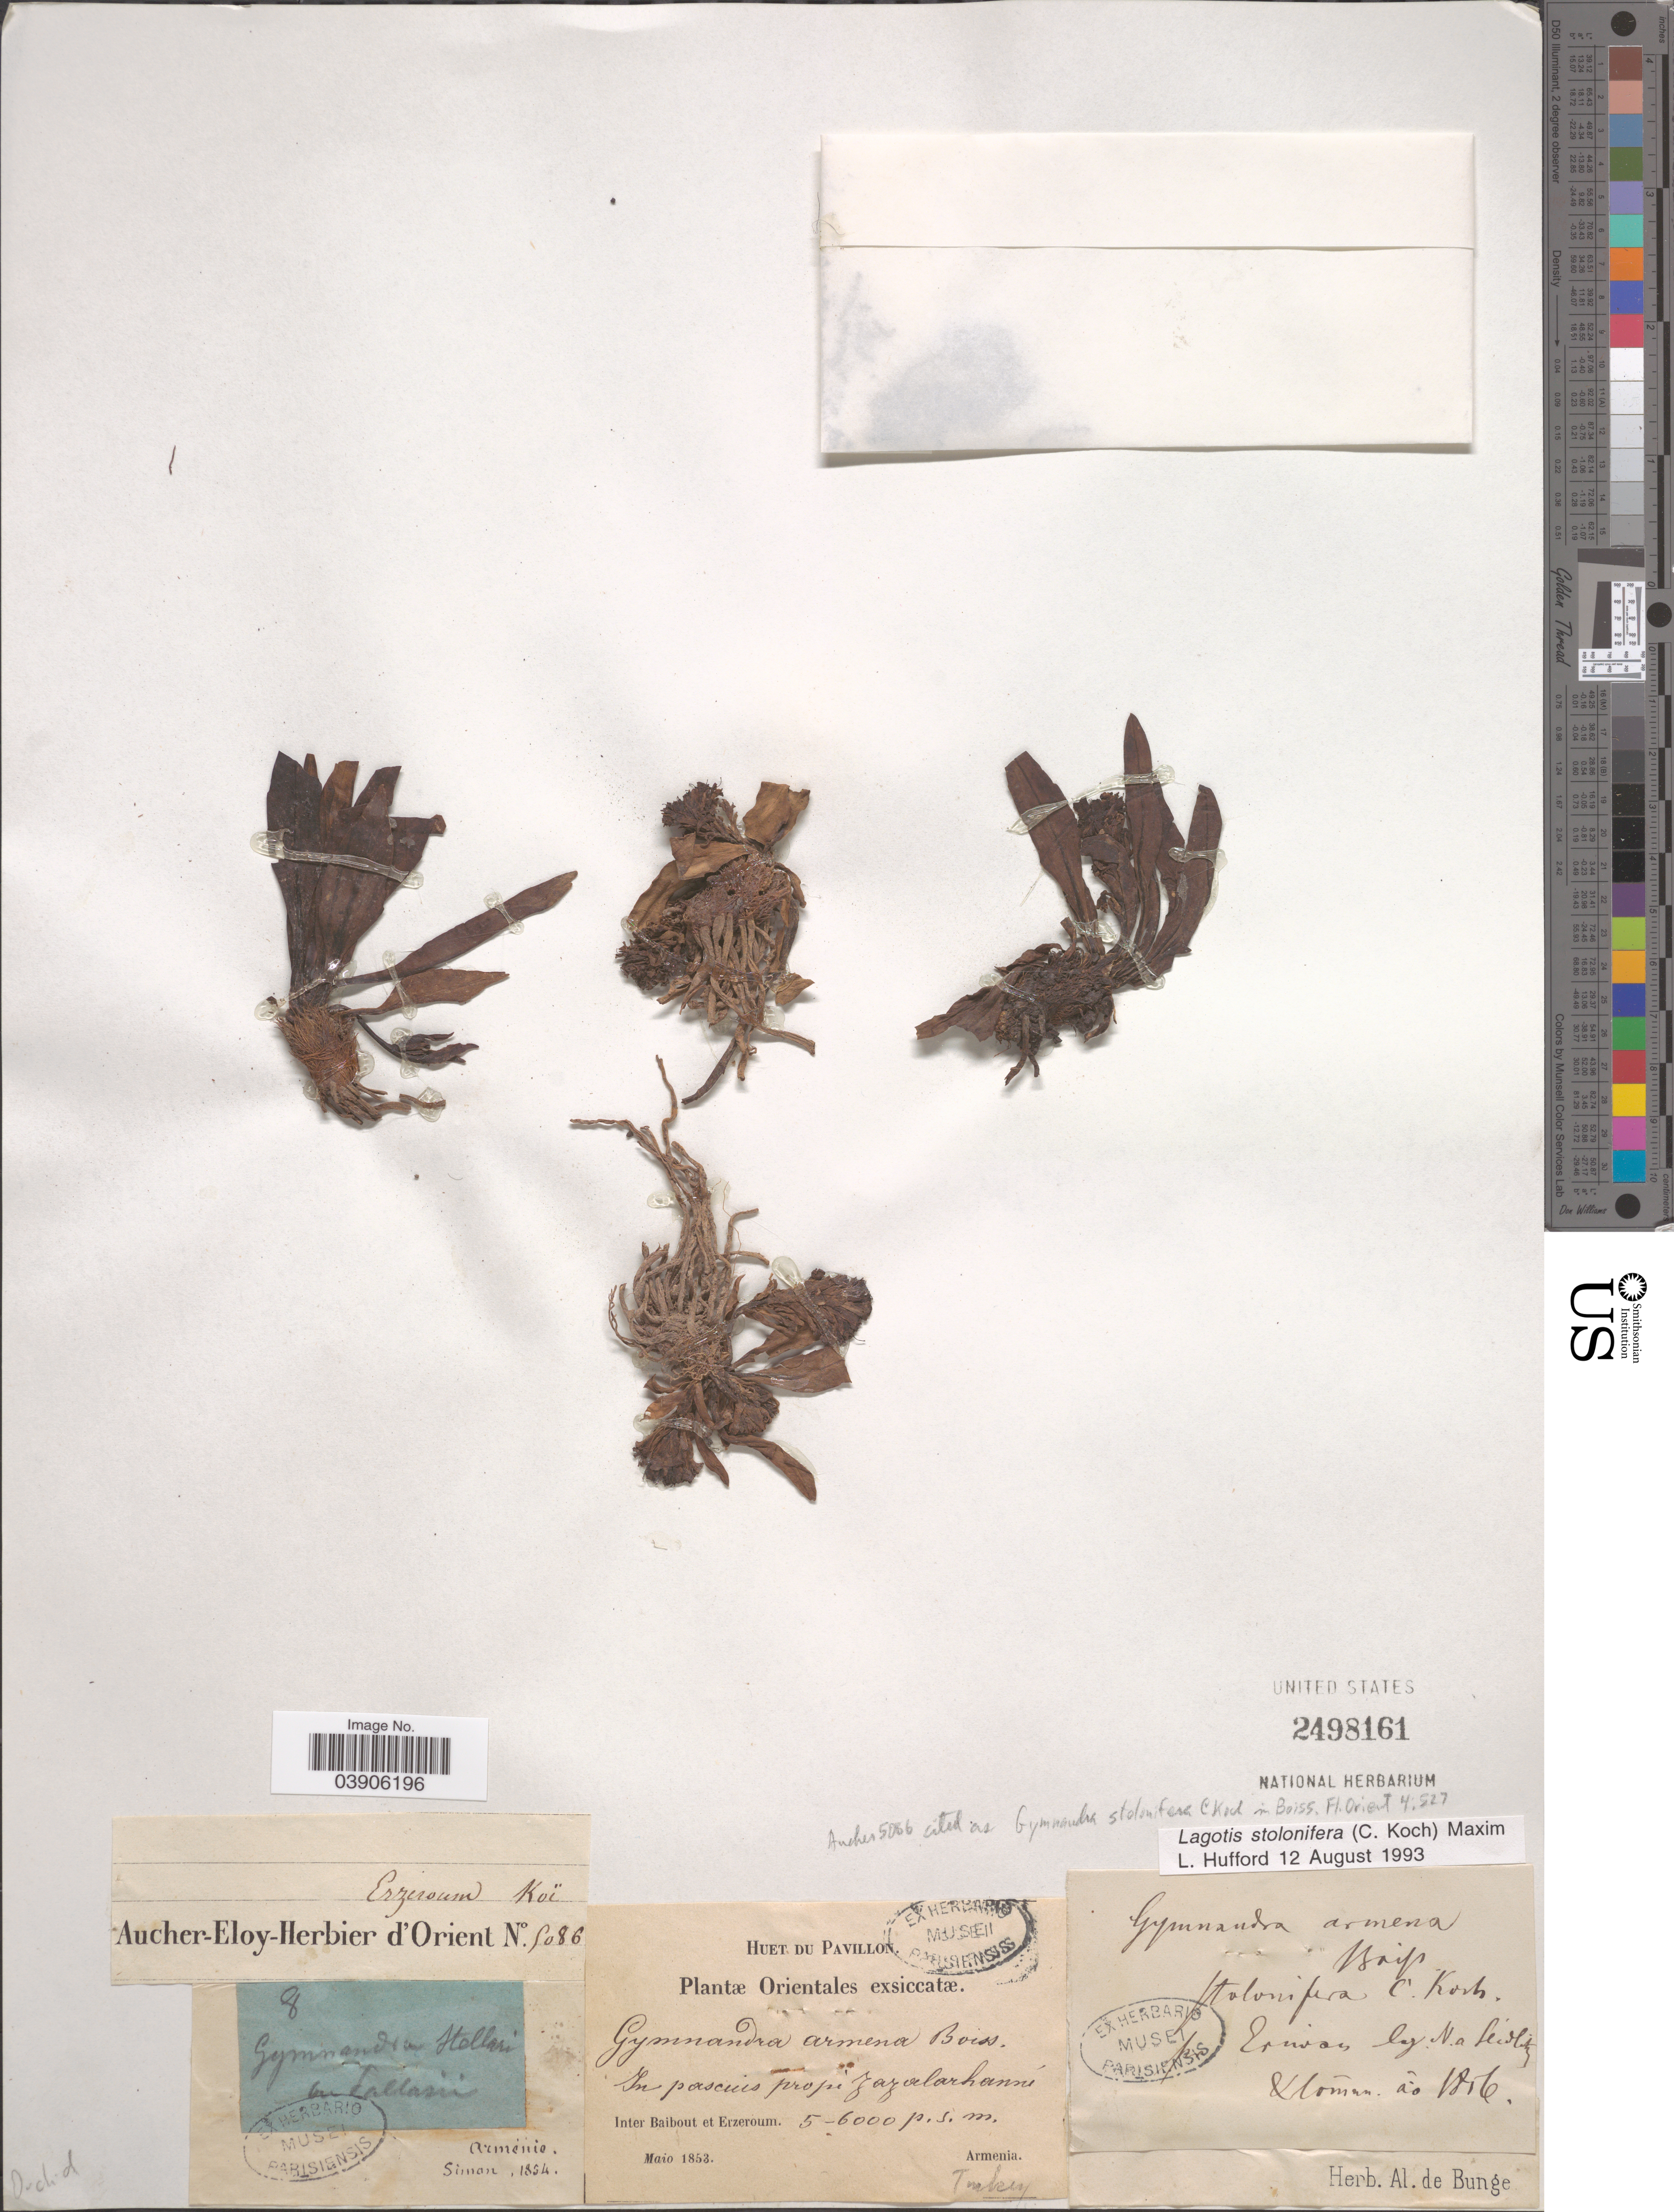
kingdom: Plantae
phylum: Tracheophyta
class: Magnoliopsida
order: Lamiales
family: Plantaginaceae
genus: Lagotis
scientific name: Lagotis stolonifera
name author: Maxim.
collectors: ex herb. Aucher-Eloy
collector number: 5086*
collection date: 1853-05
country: Armenia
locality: In pascuis prope Zavalarkanni [interpreted]. Inter Baibout et Erzeroum.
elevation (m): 5000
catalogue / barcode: US 2498161